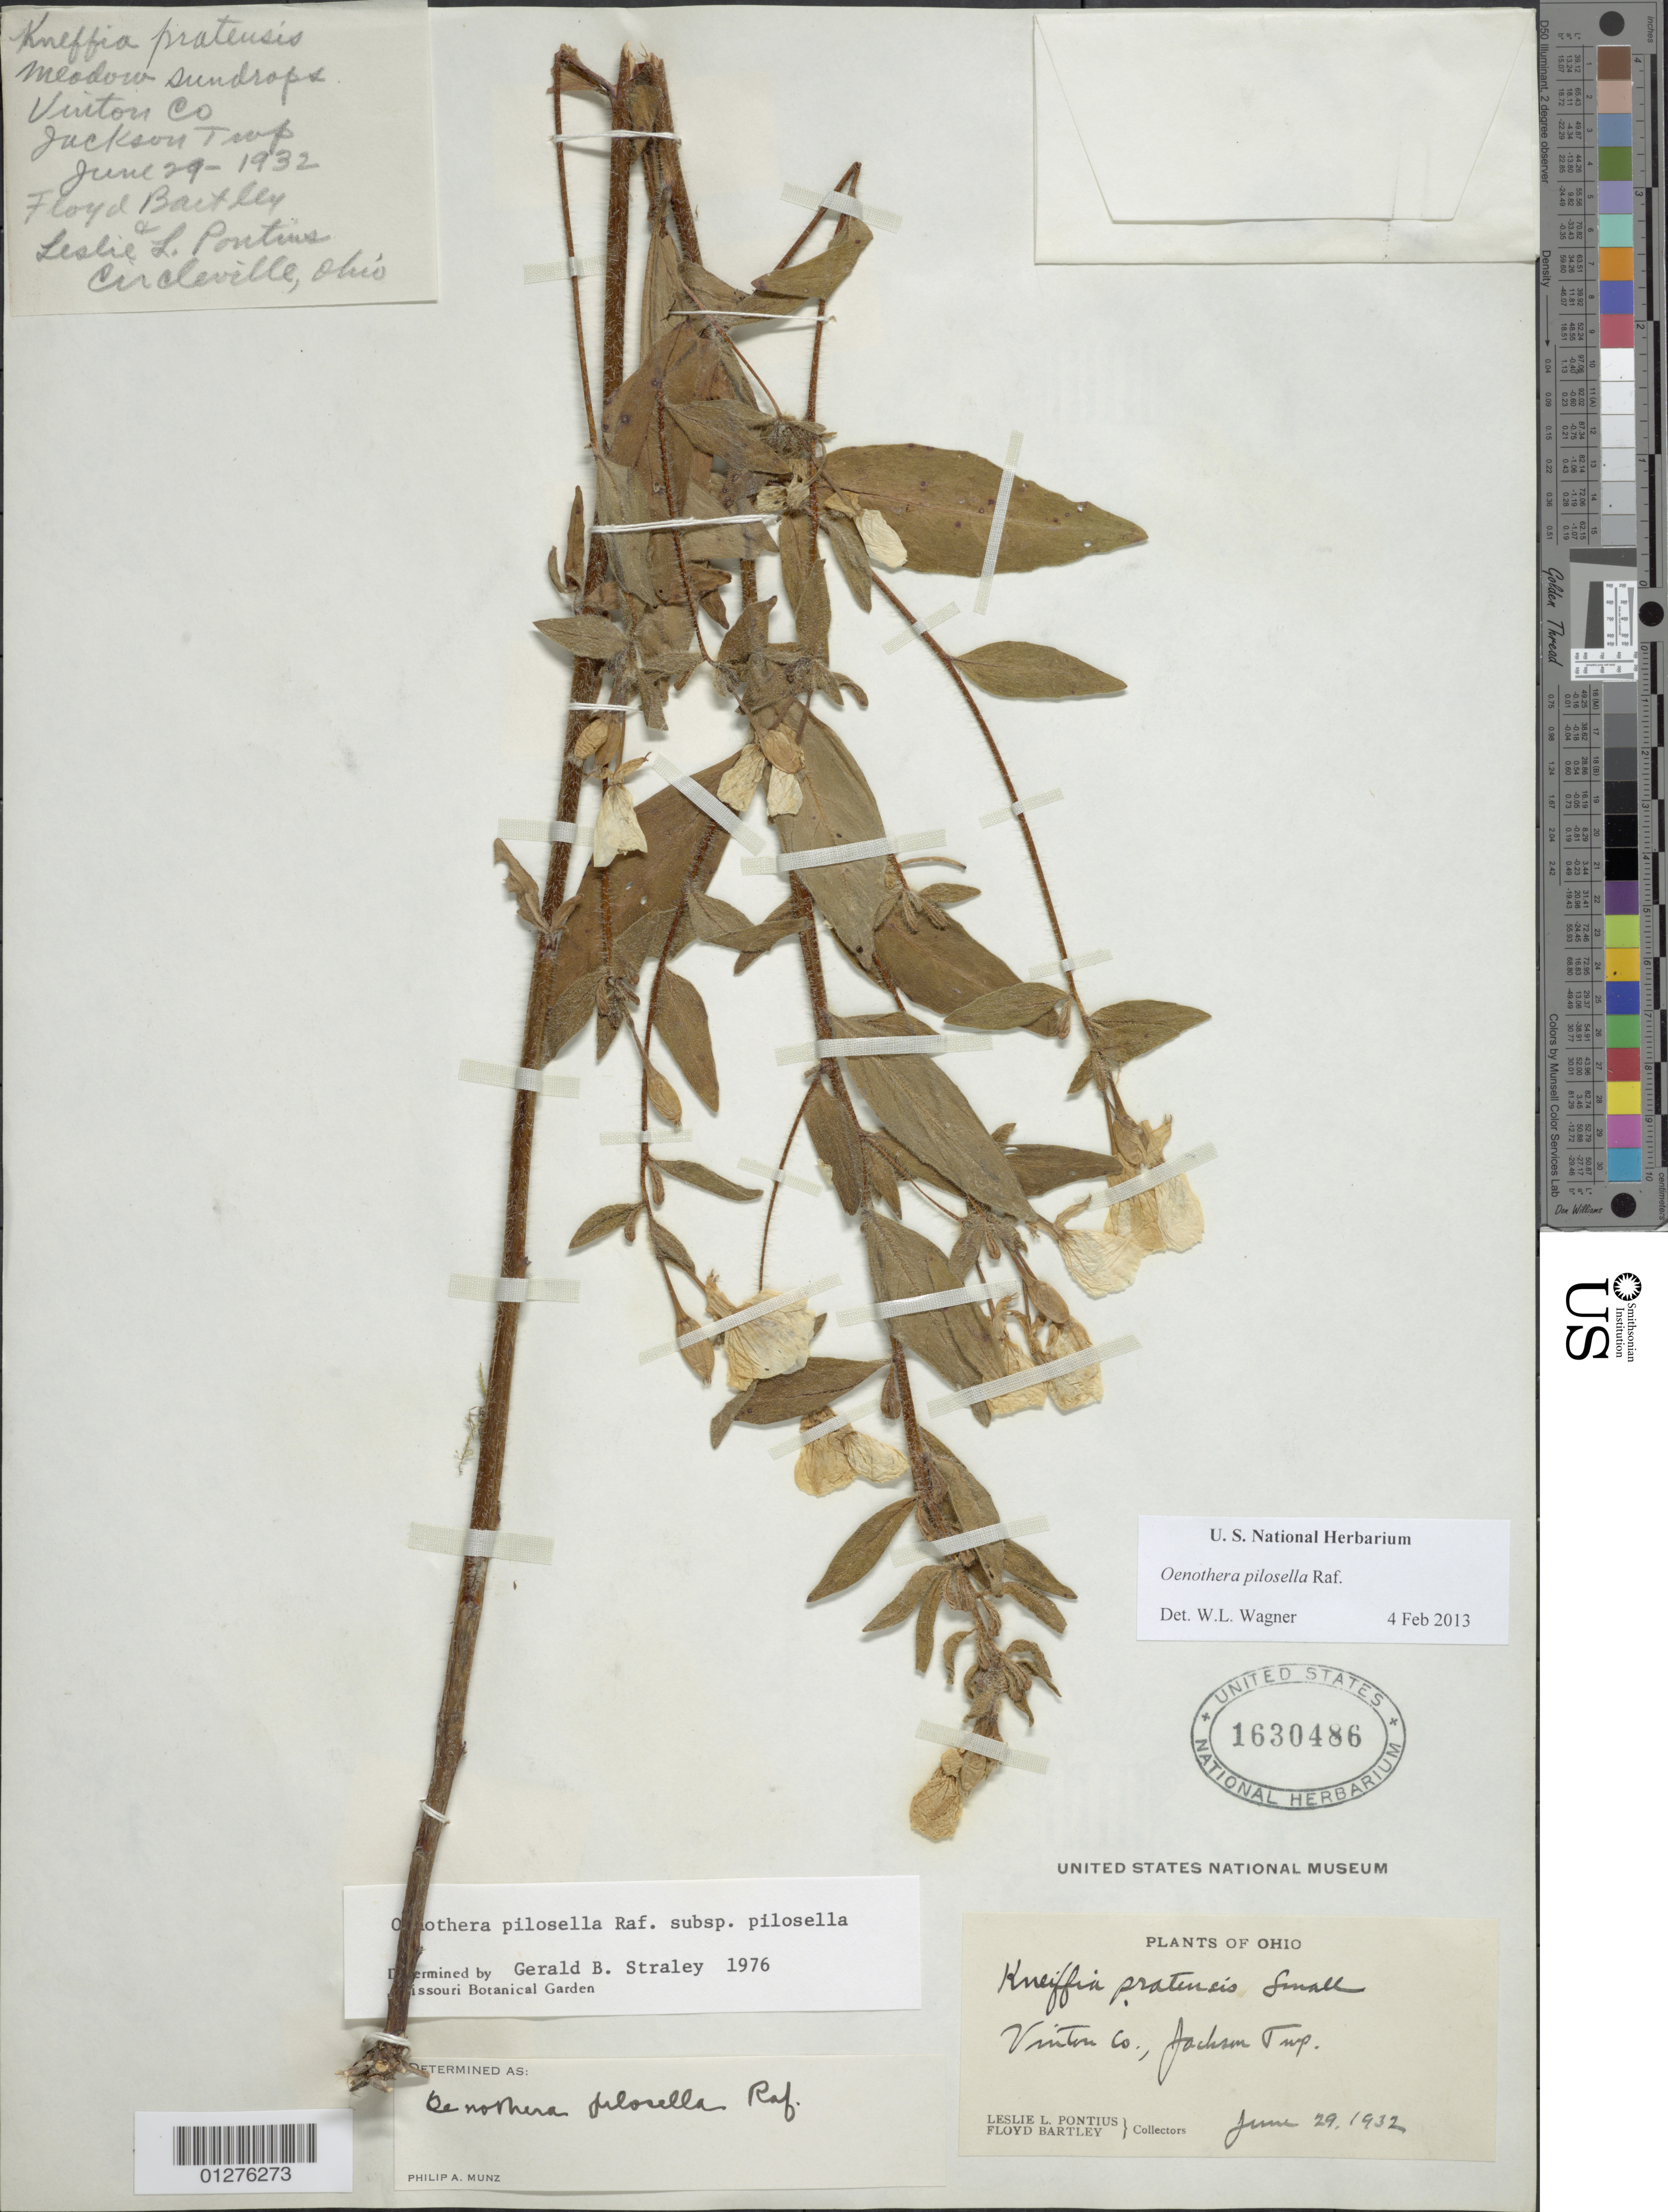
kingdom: Plantae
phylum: Tracheophyta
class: Magnoliopsida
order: Myrtales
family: Onagraceae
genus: Oenothera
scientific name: Oenothera pilosella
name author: Raf.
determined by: Wagner, W. L., (BOT), Smithsonian Institution - National Museum of Natural History (UNITED STATES)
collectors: L. Pontius & F. Bartley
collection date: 1932-06-29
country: United States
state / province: Ohio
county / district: Vinton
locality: Liberty Twp.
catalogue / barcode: US 1630486